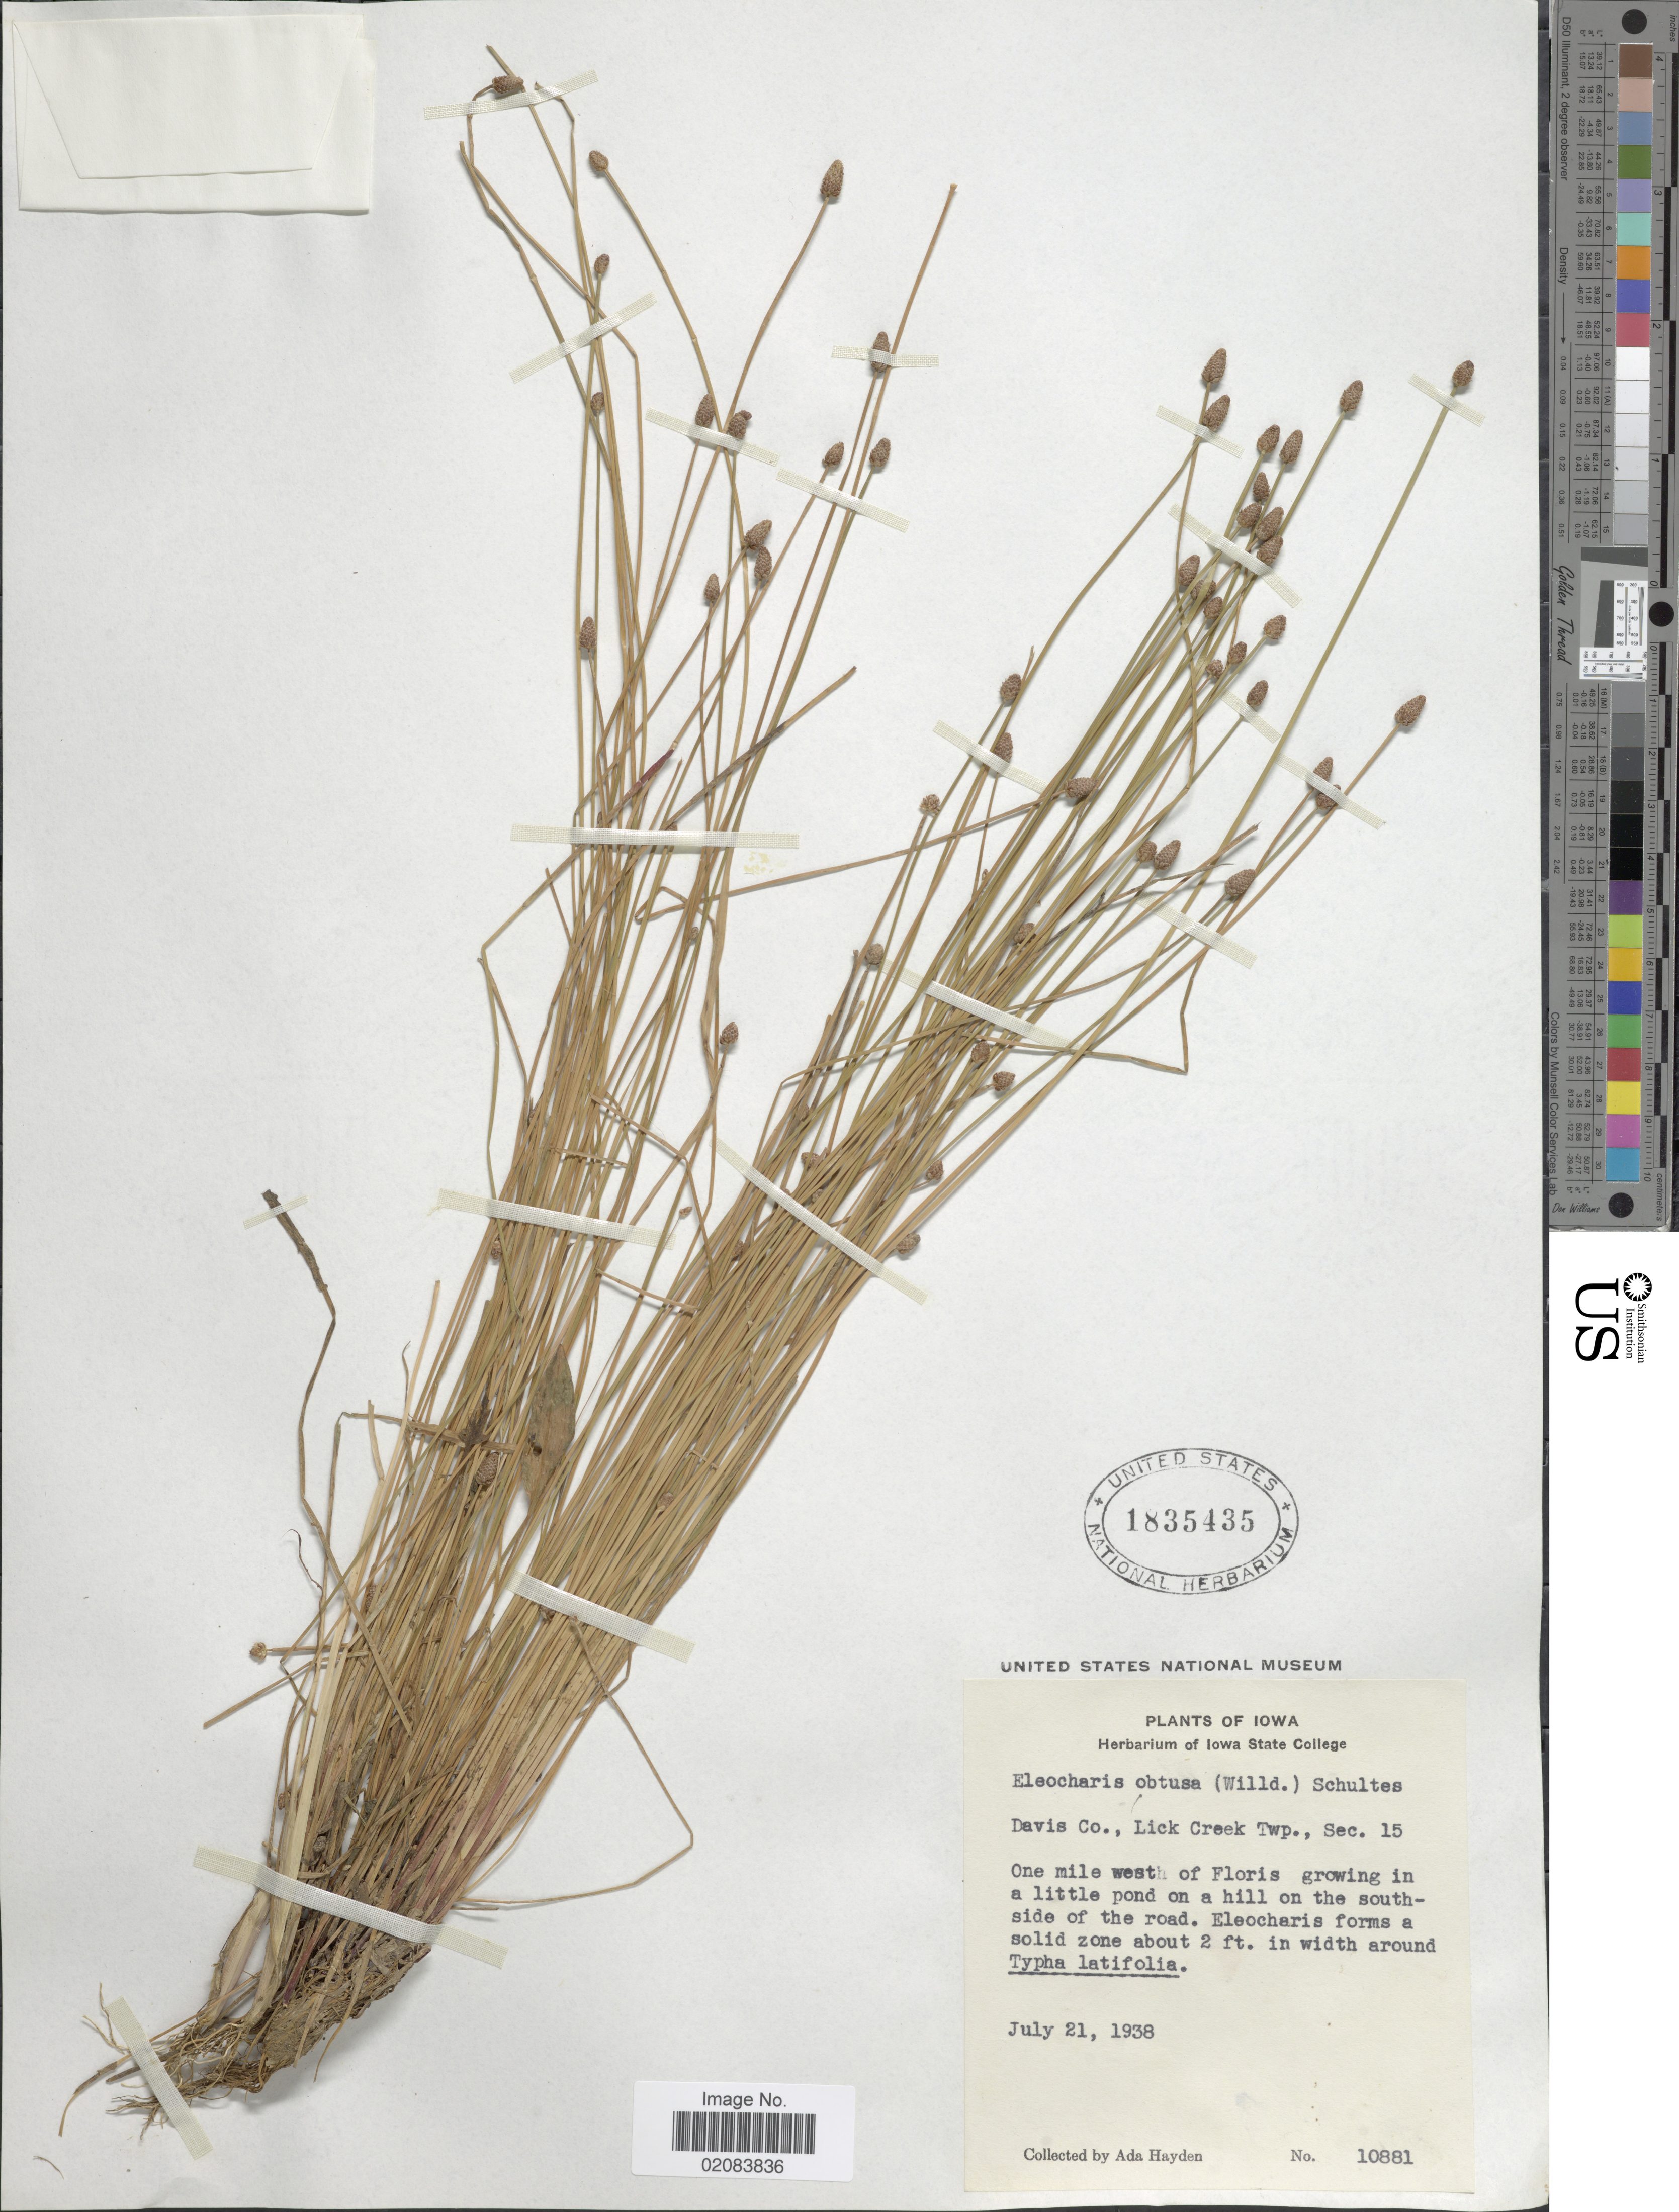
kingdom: Plantae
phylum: Tracheophyta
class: Liliopsida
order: Poales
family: Cyperaceae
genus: Eleocharis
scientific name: Eleocharis obtusa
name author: (Willd.) Schult.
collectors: Ada Hayden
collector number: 10881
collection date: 1938-07-21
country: United States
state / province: Iowa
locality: Davis Co., Lick Creek Twp., Sec. 15. One mile west of Floris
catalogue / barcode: US 1835435